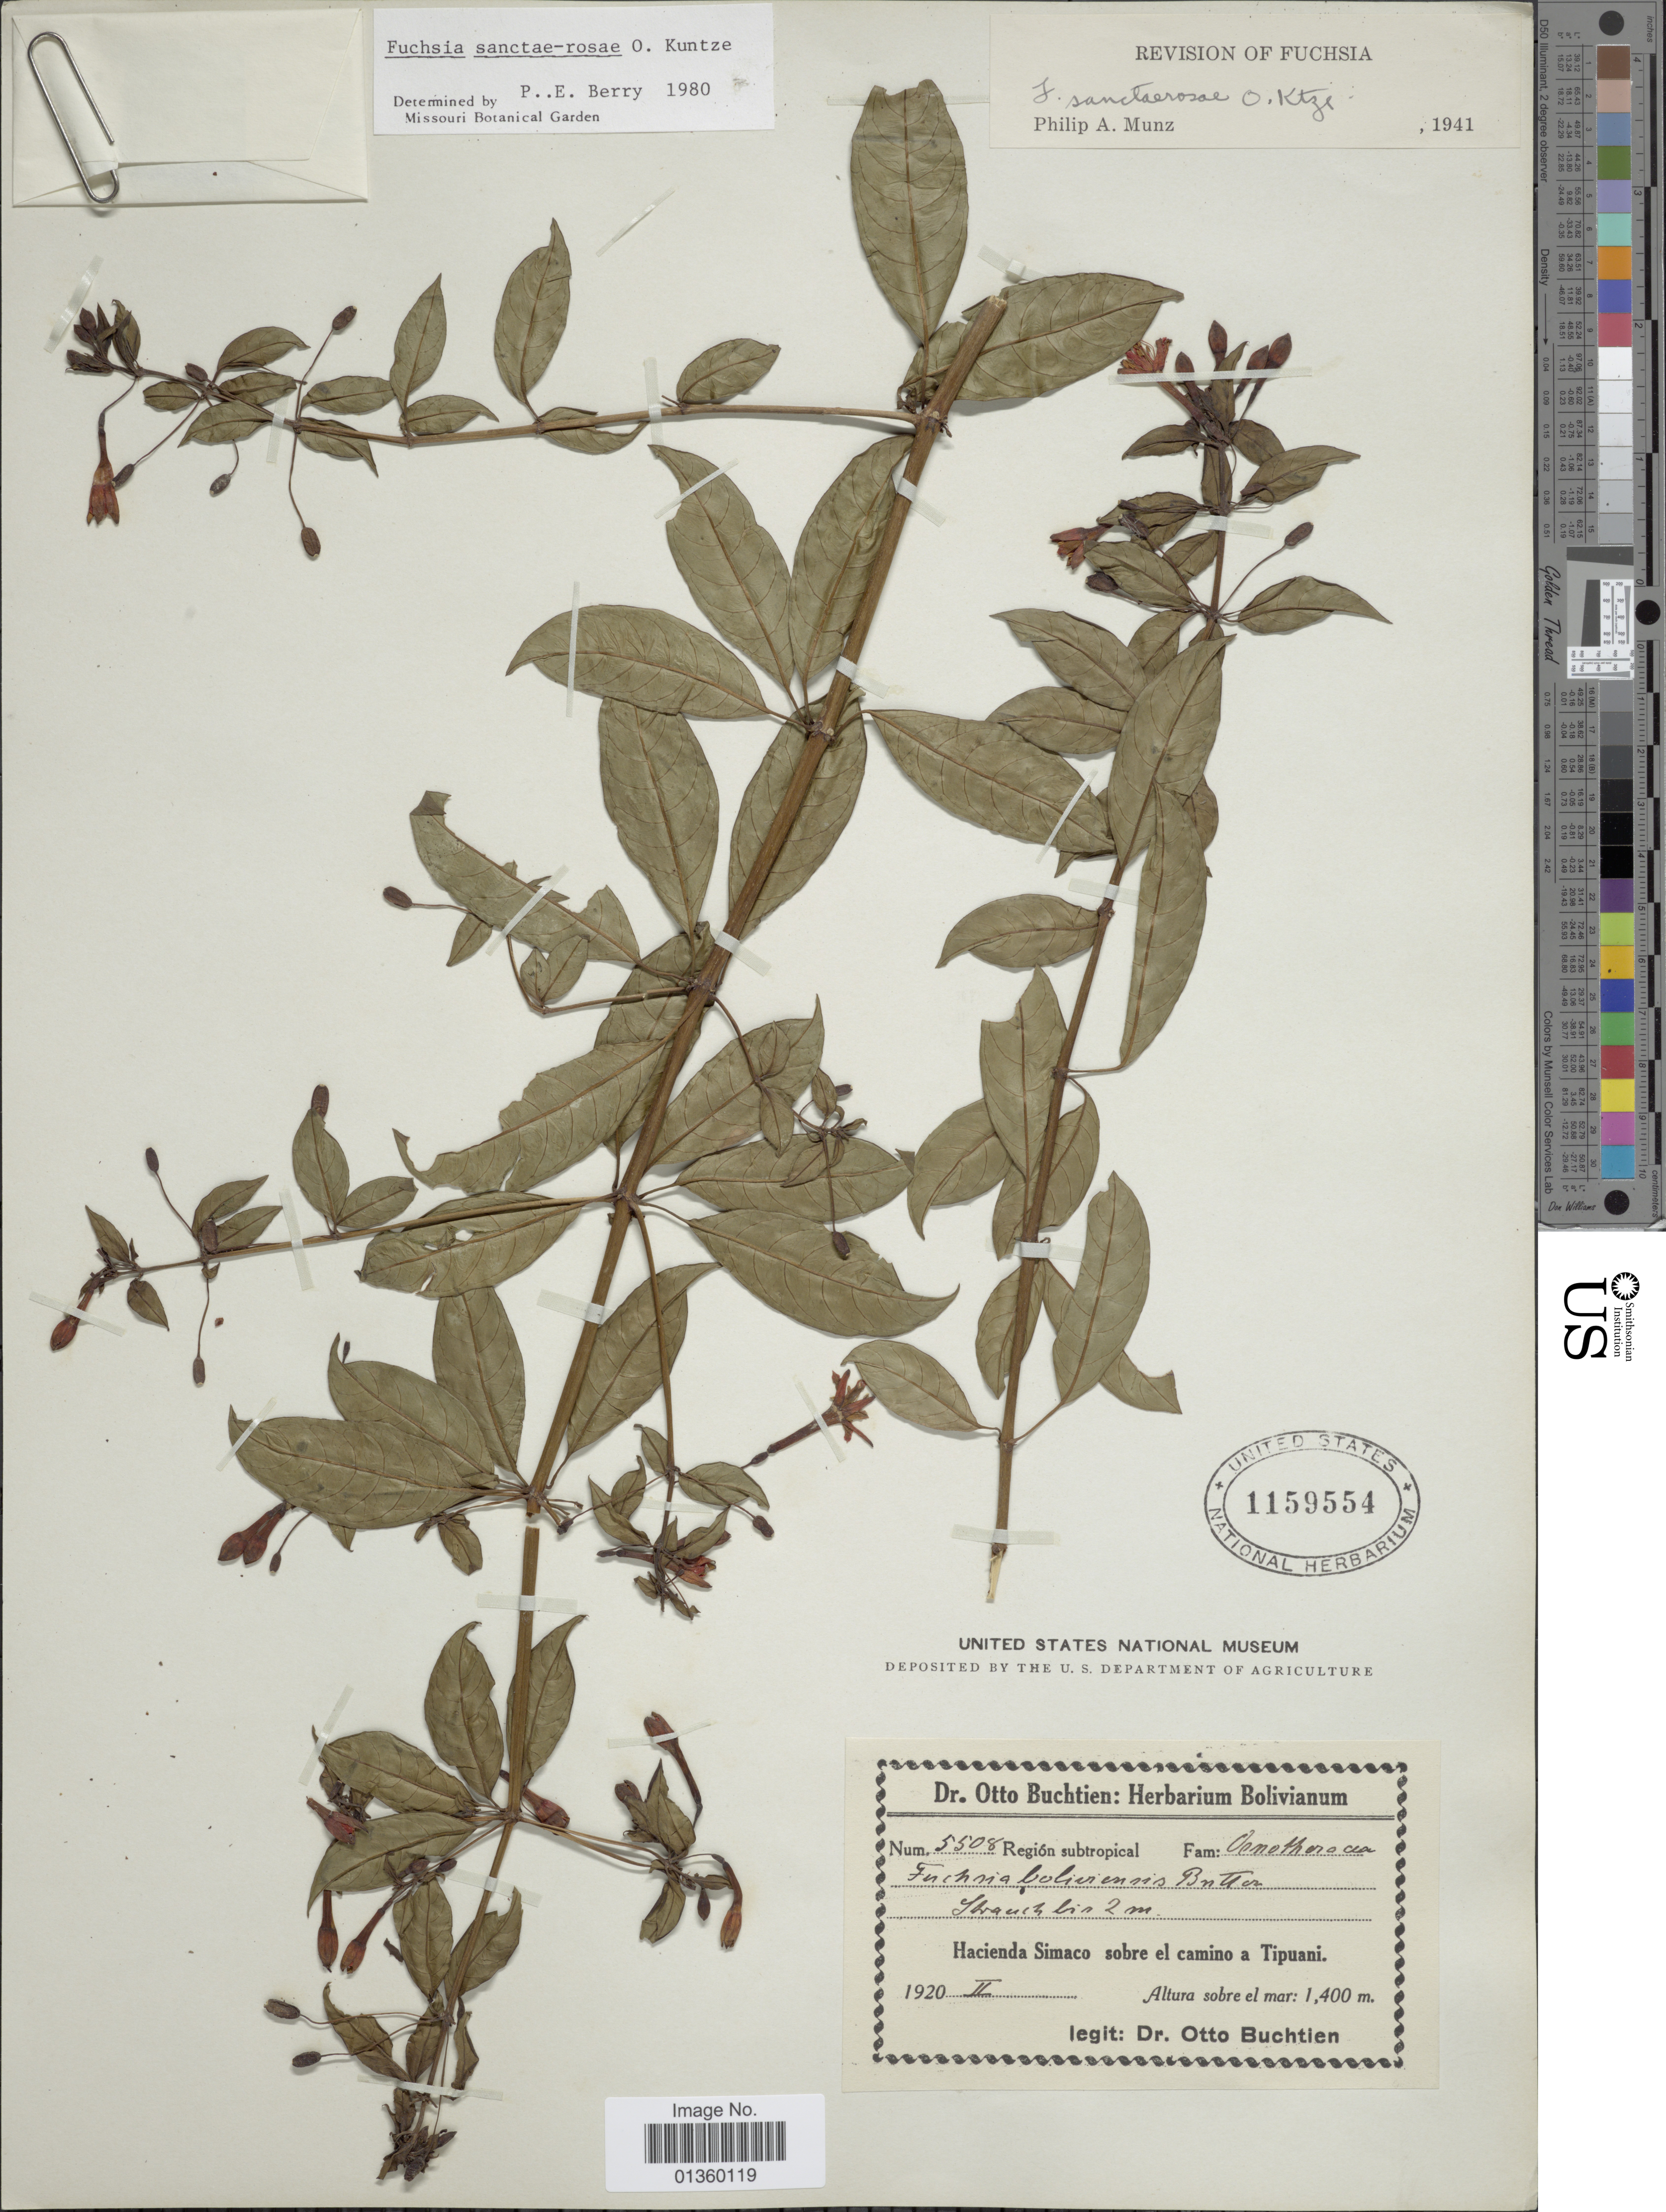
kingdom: Plantae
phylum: Tracheophyta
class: Magnoliopsida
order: Myrtales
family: Onagraceae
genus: Fuchsia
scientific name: Fuchsia sanctae-rosae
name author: Kuntze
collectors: O. Buchtien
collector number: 5508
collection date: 1920-02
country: Bolivia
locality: Hacienda Simaco sobre el camino a Tipuani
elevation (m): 1400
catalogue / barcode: US 1159554